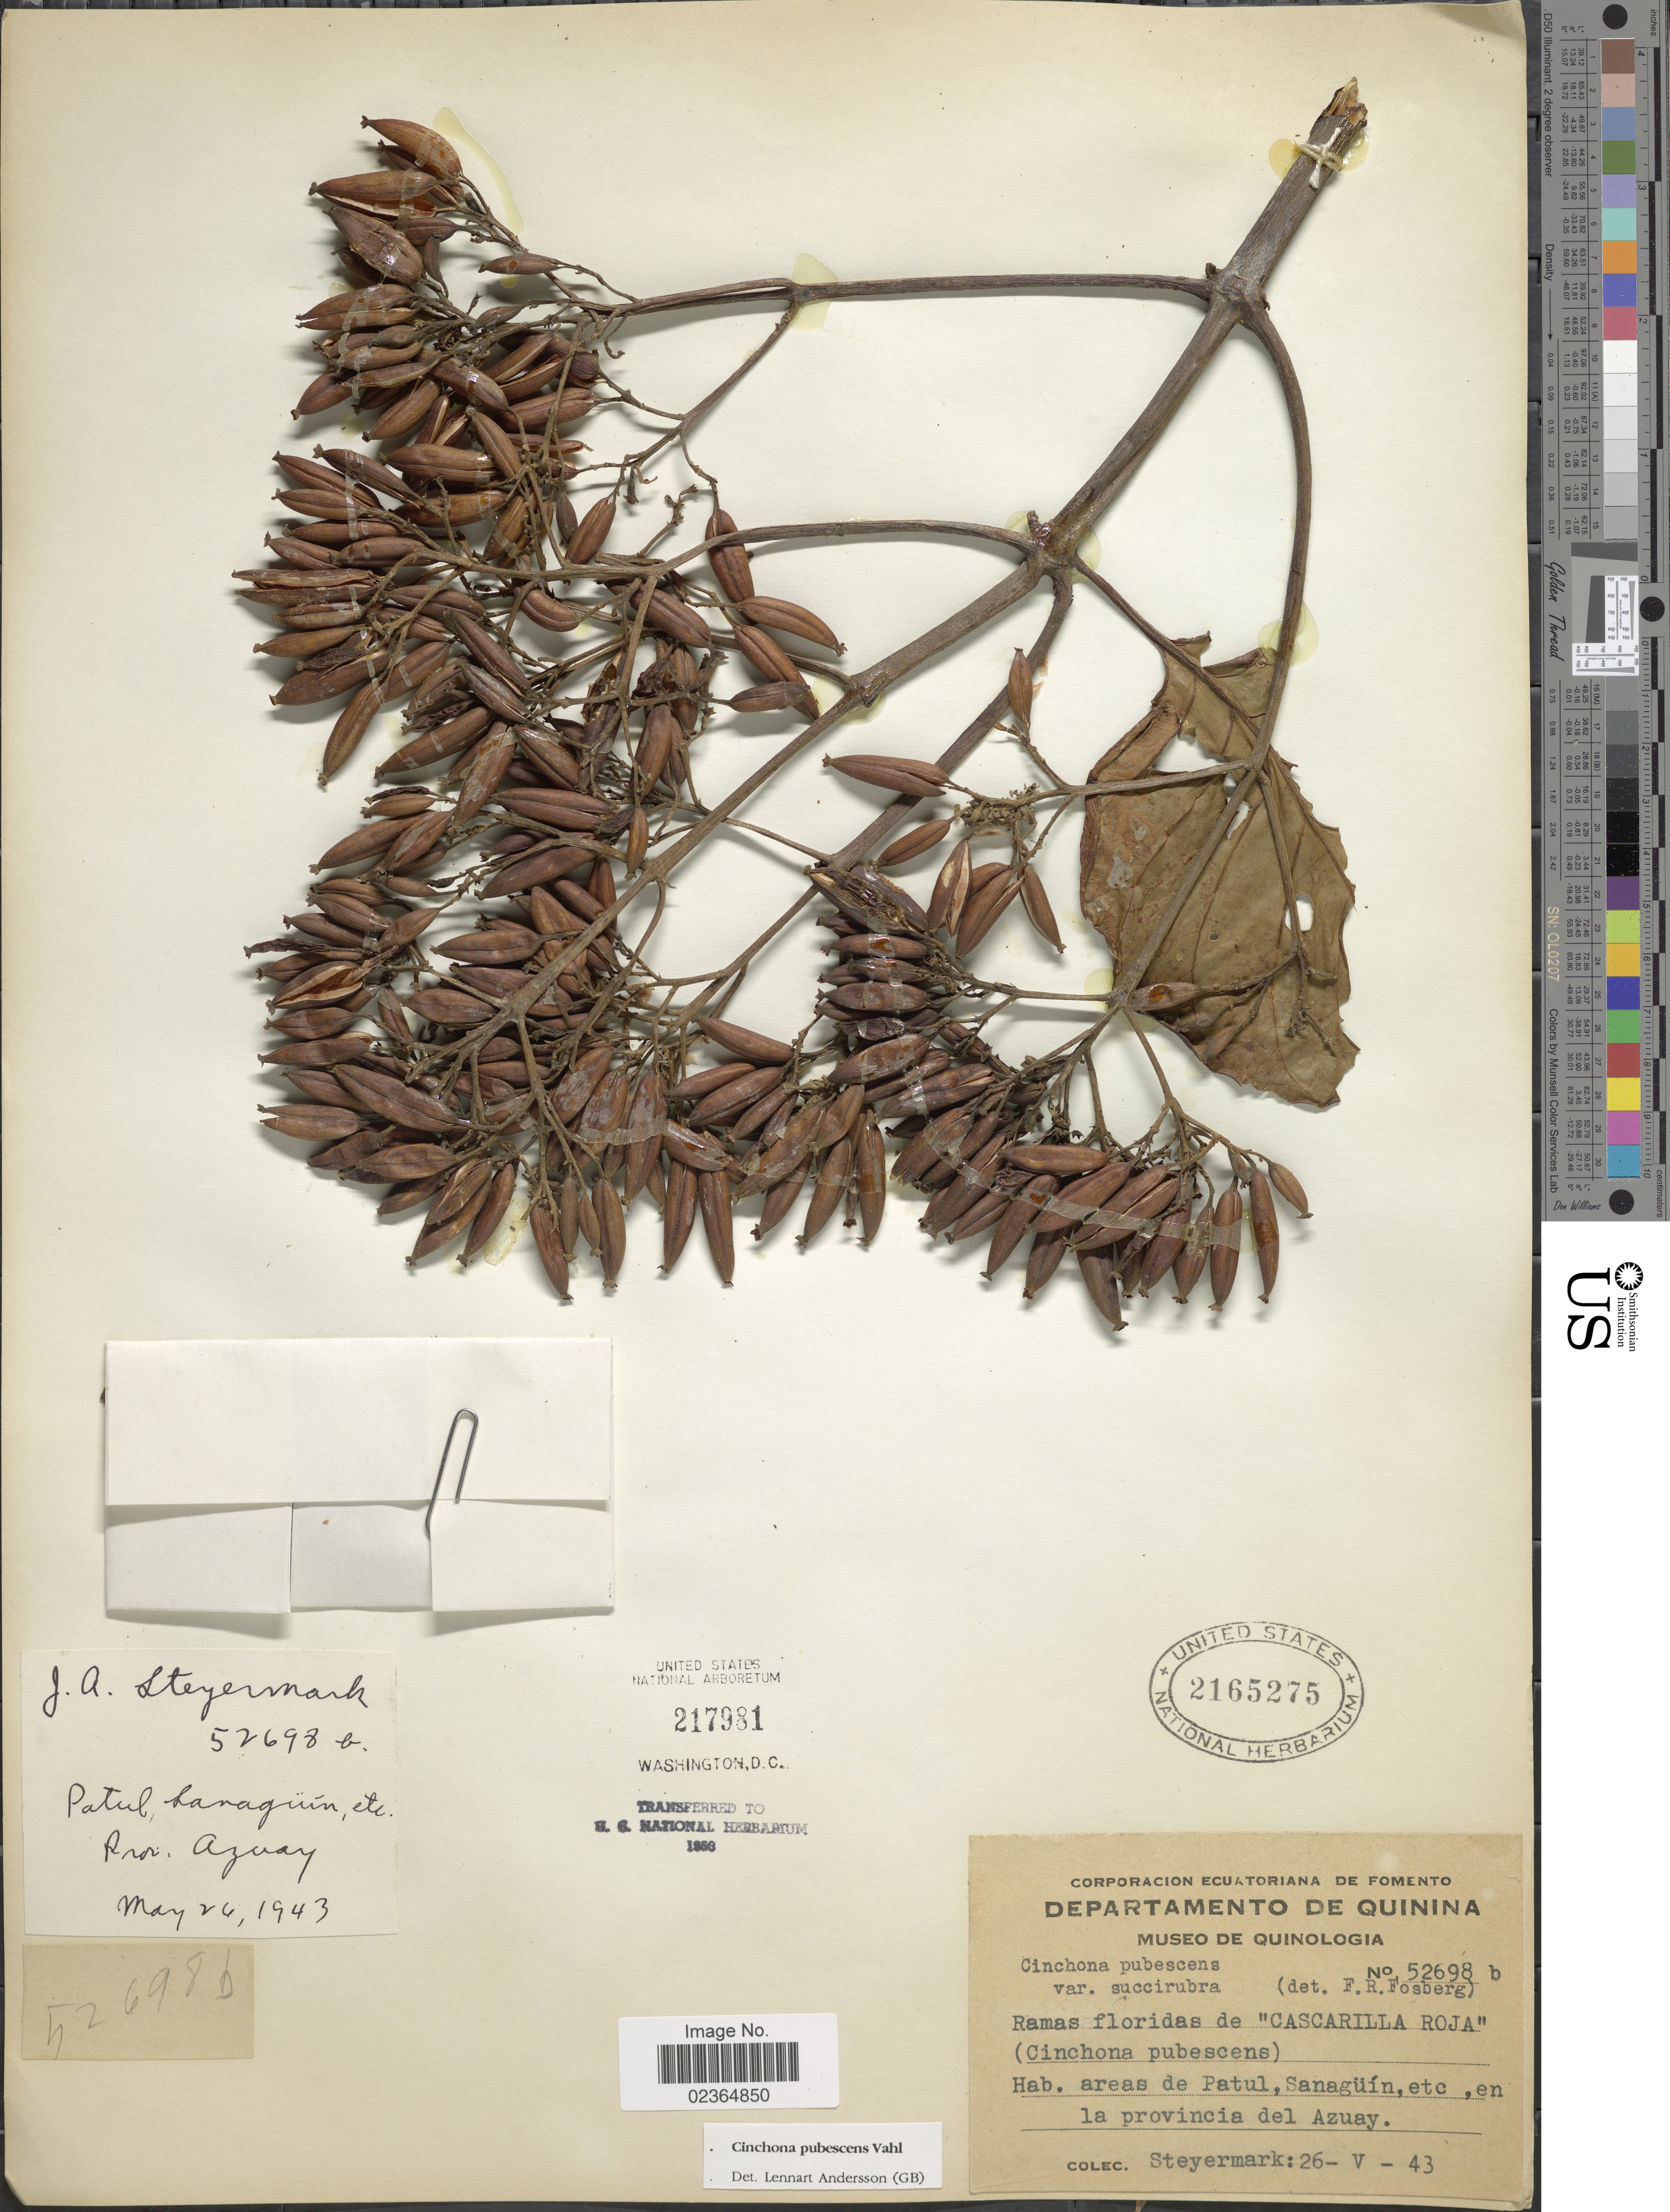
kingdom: Plantae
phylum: Tracheophyta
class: Magnoliopsida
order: Gentianales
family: Rubiaceae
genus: Cinchona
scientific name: Cinchona pubescens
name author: Vahl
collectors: J. Steyermark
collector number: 52698 b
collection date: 1943-05-26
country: Ecuador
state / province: Azuay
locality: Areas de Patul, Sanagüín, etc.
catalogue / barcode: US 2165275